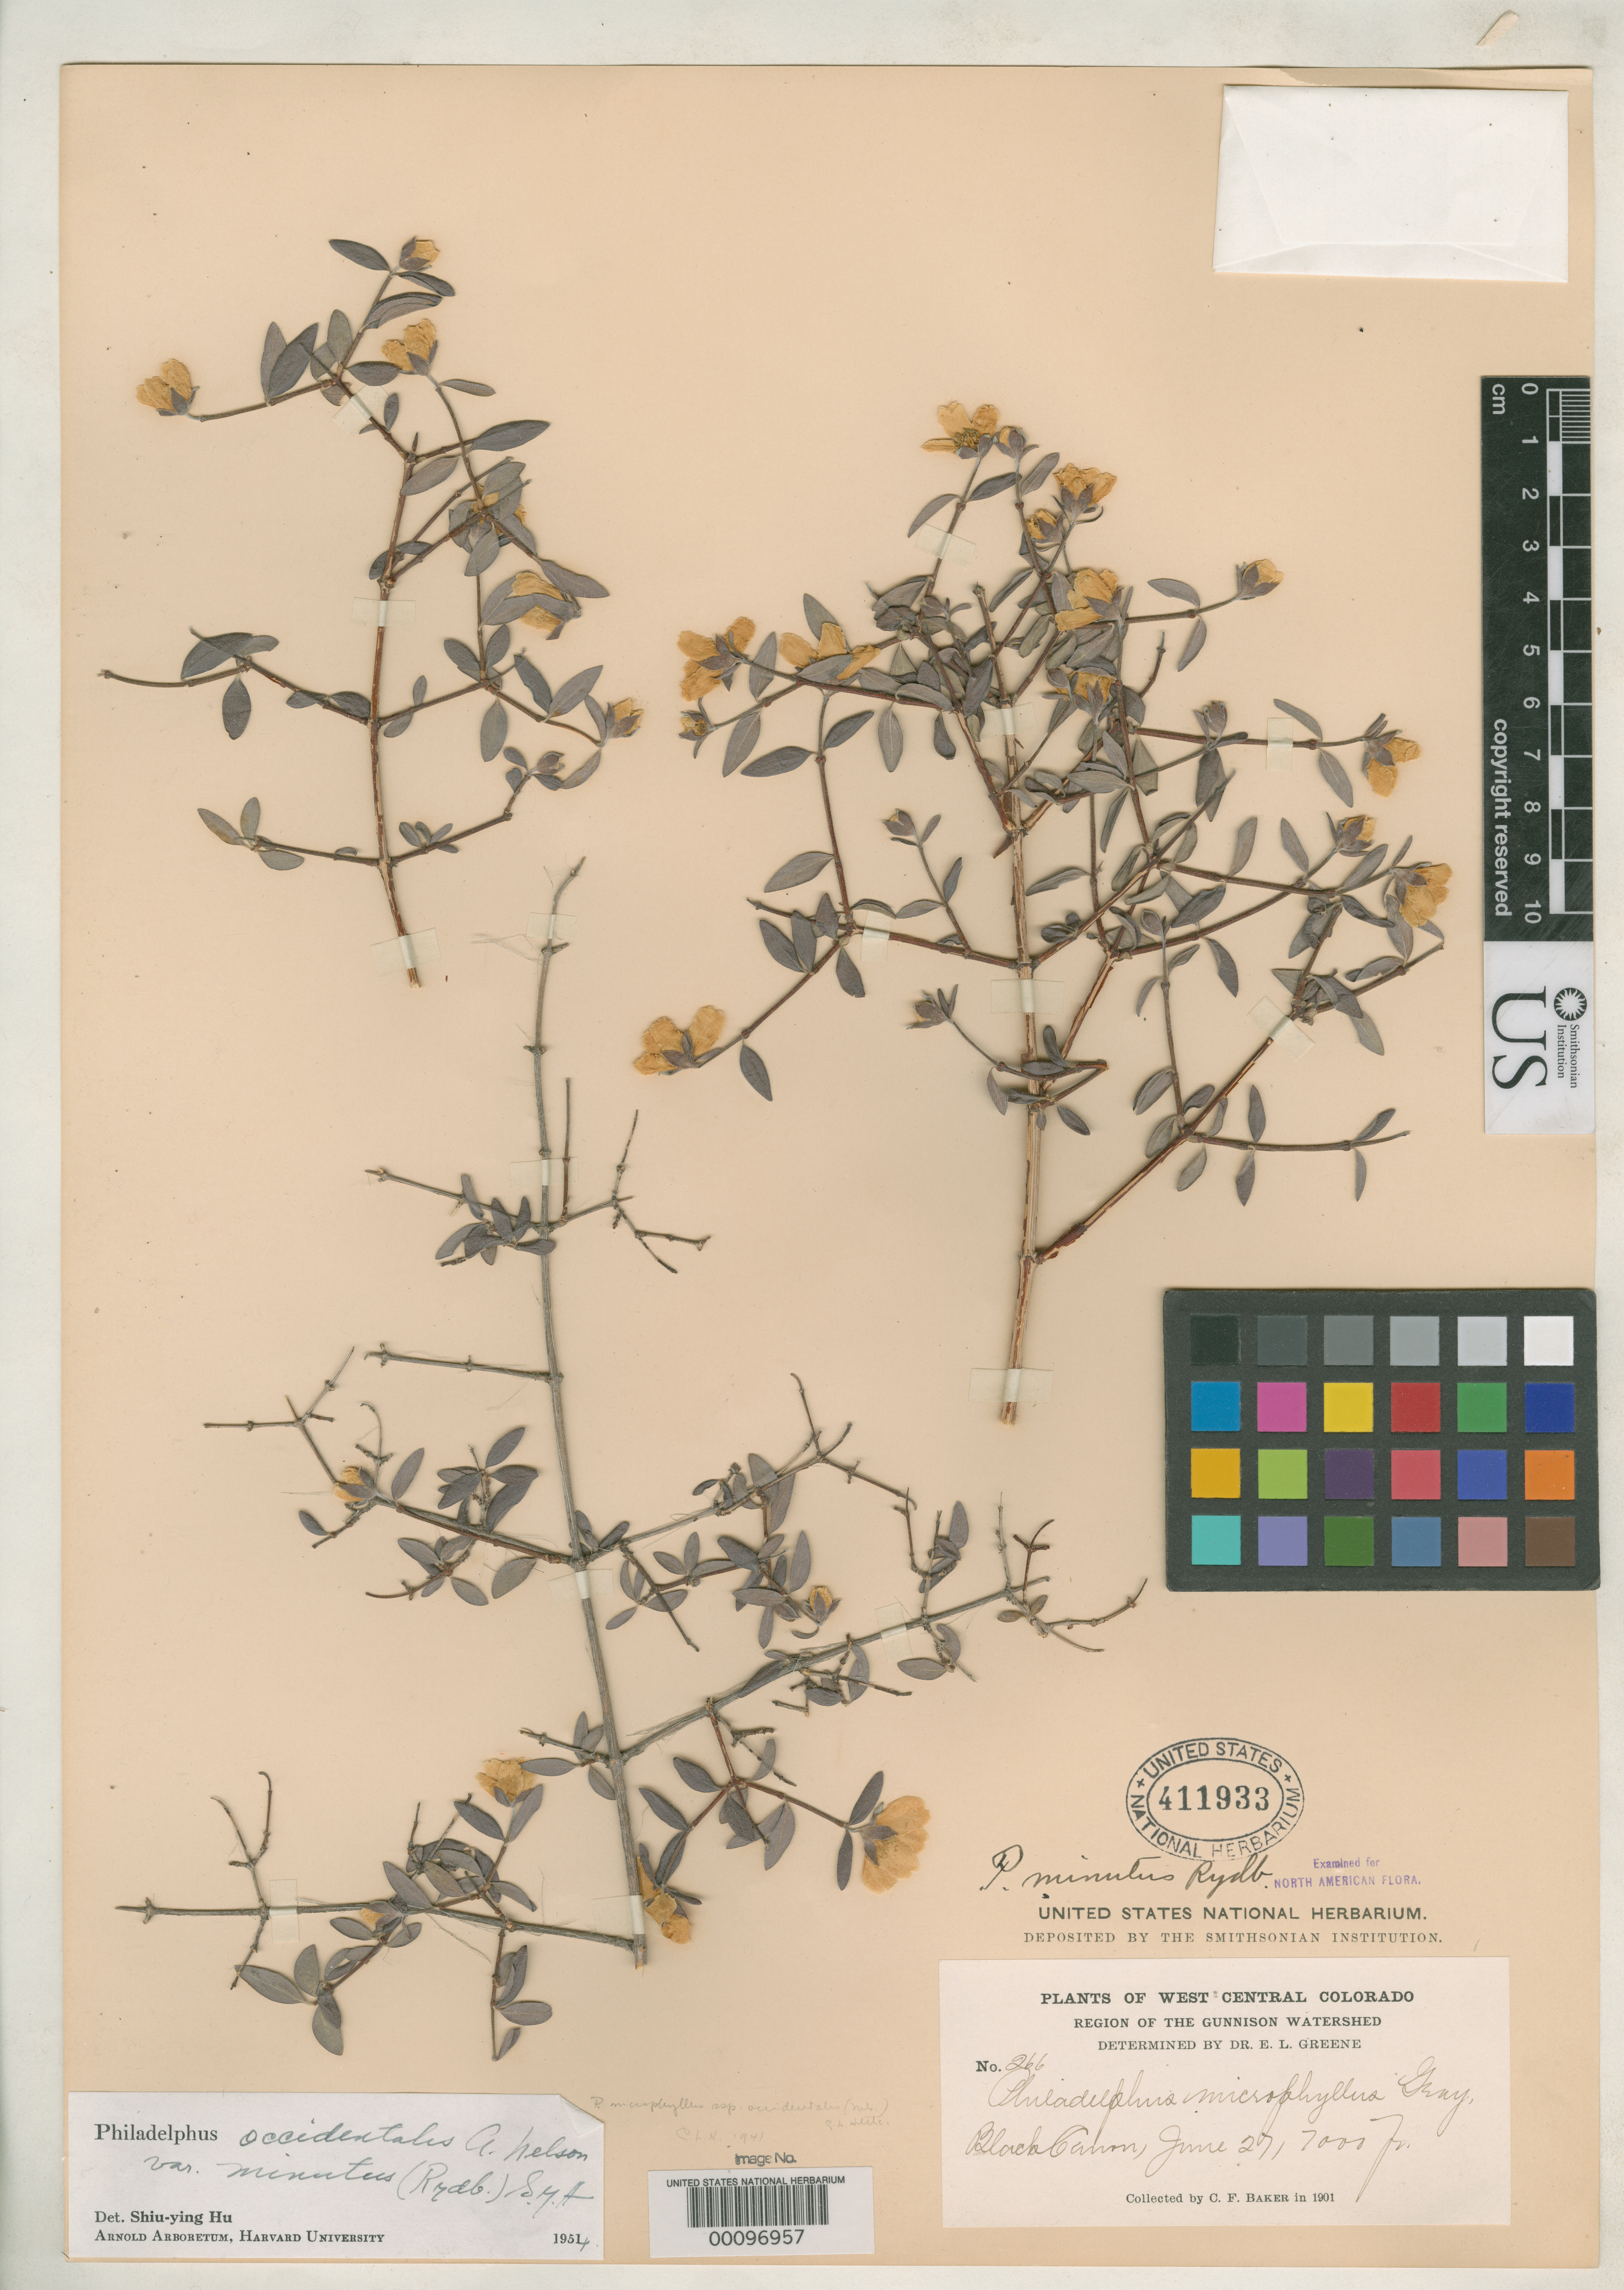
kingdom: Plantae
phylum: Tracheophyta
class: Magnoliopsida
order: Cornales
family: Hydrangeaceae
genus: Philadelphus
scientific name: Philadelphus minutus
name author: Rydb.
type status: Isotype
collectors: C. F. Baker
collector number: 266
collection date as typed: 27 Jun 1901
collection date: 1901-06-27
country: United States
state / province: Colorado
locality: Black Canyon, Gunnison River.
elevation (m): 2134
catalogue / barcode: US 411933